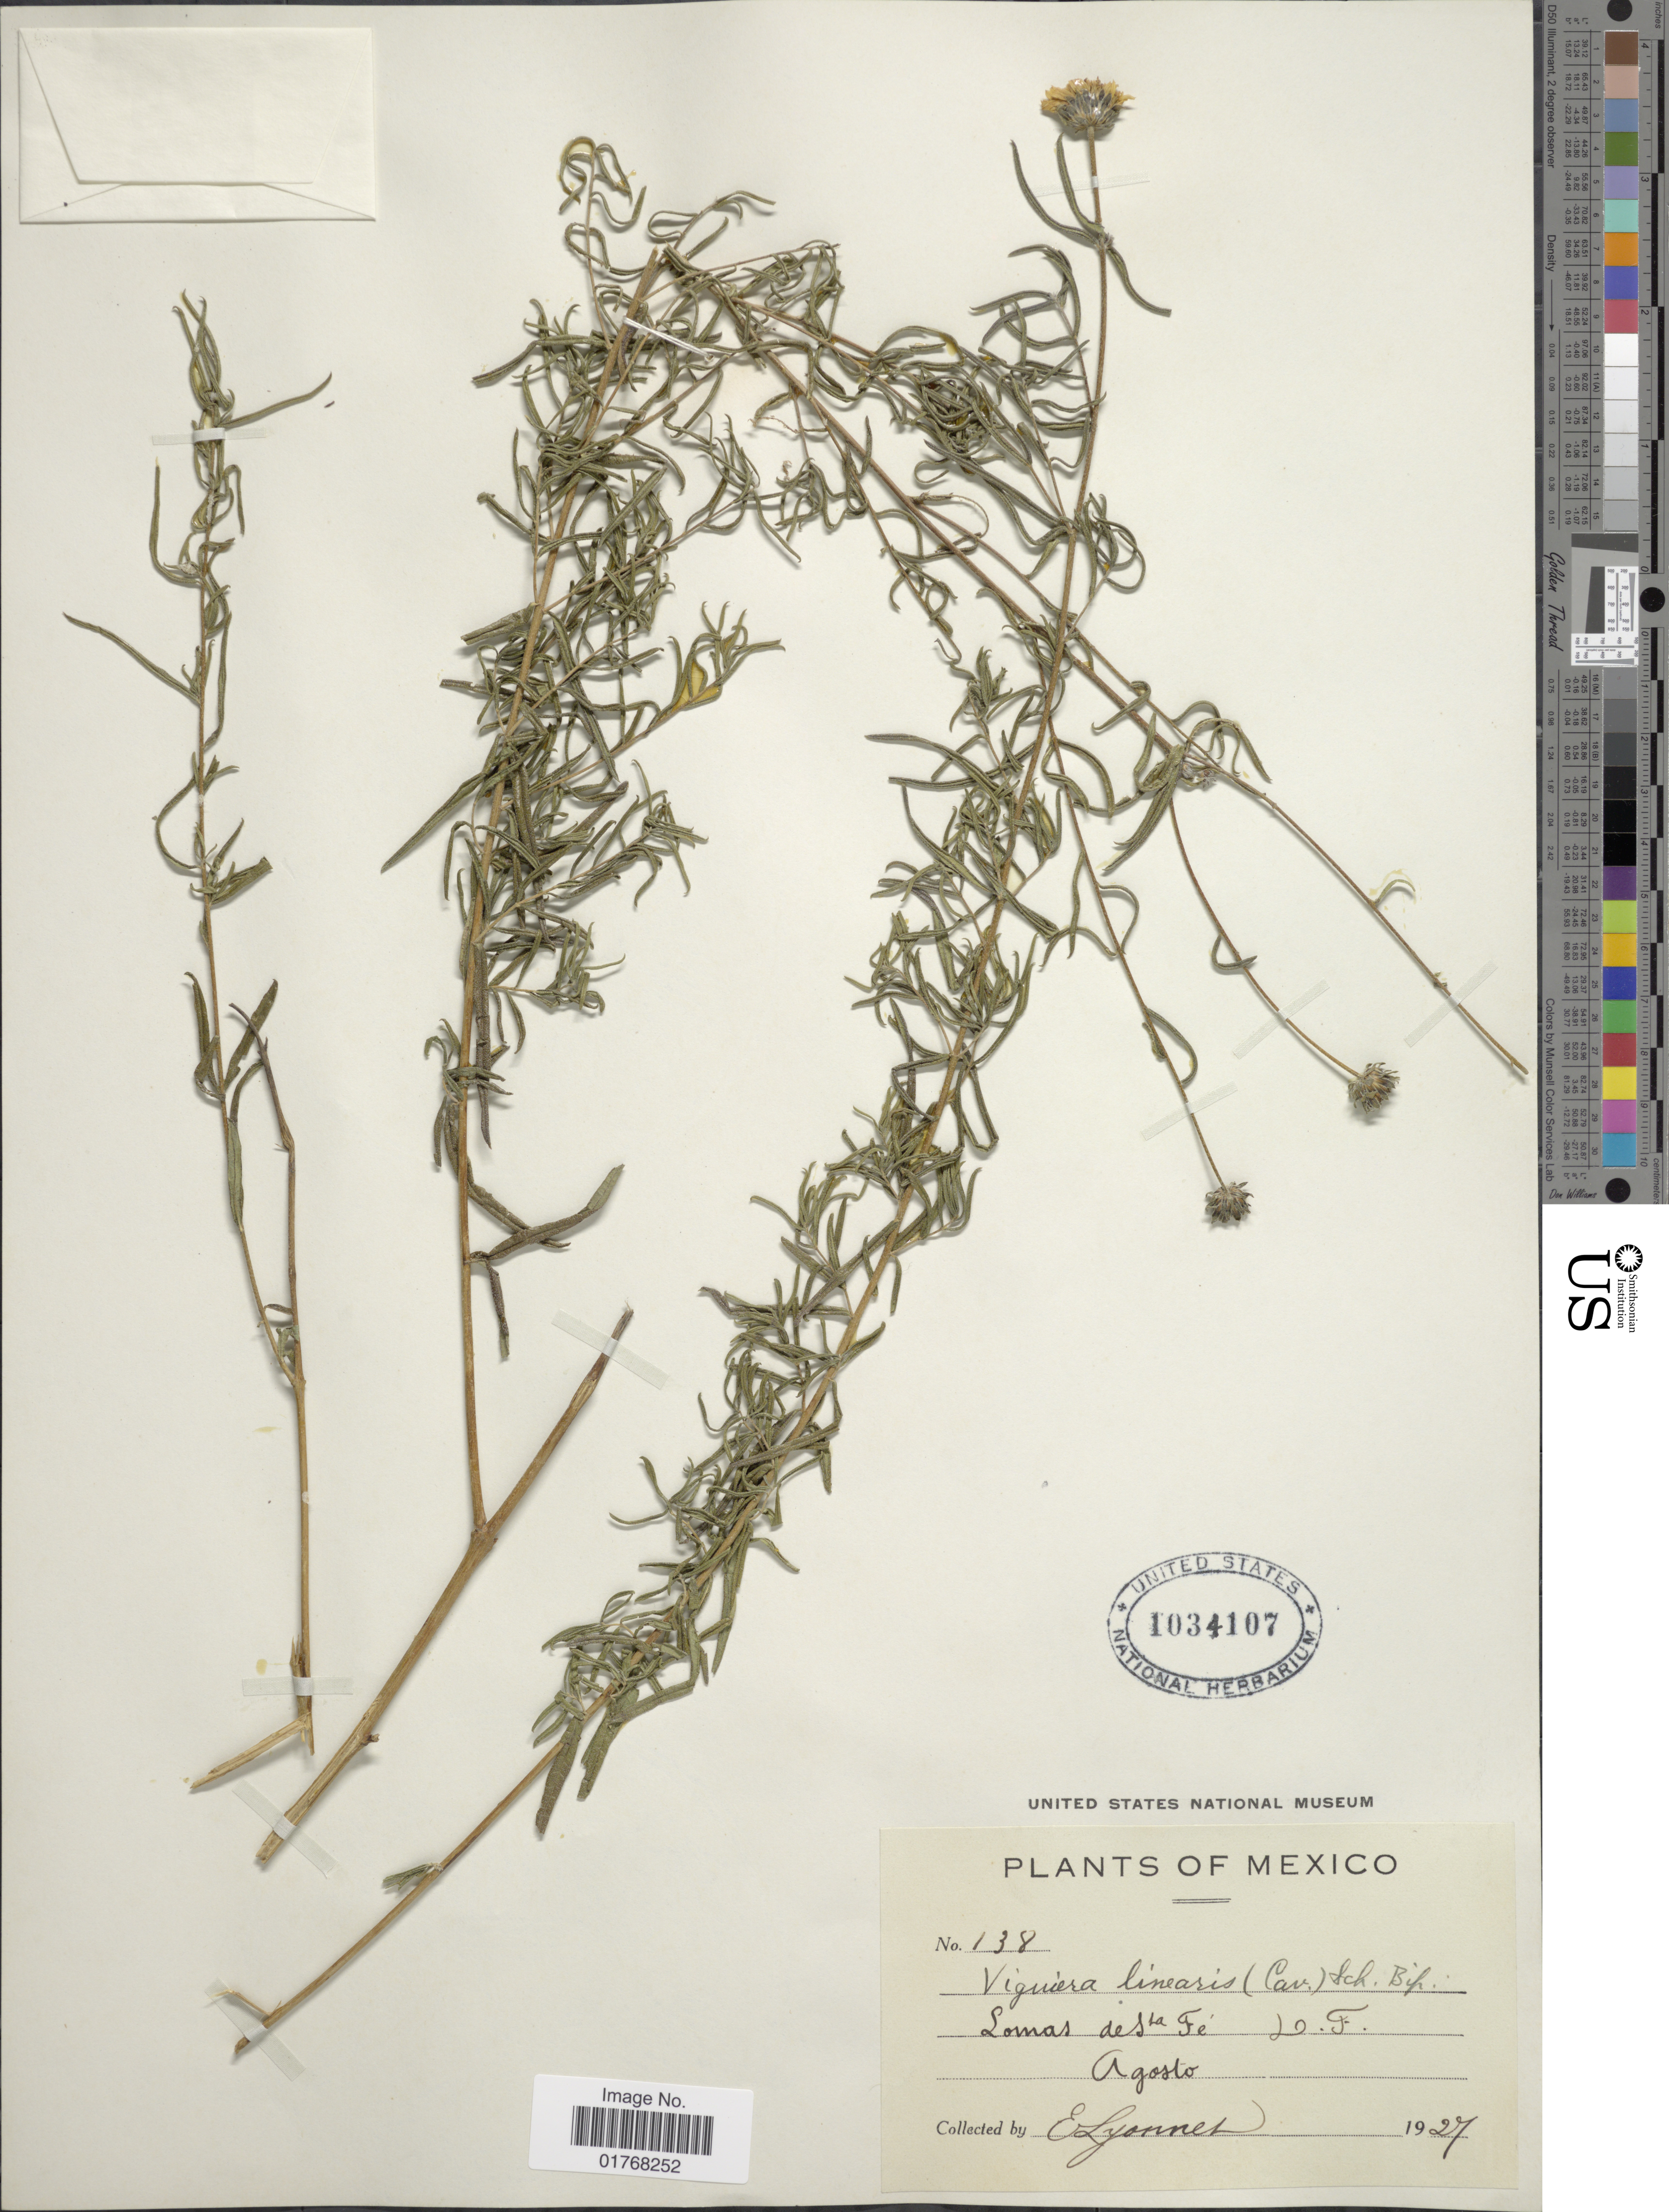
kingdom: Plantae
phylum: Tracheophyta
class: Magnoliopsida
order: Asterales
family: Asteraceae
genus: Viguiera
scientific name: Viguiera linearis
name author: (Cav.) Sch. Bip.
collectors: E. Lyonnet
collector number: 138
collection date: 1927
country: Mexico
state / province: Distrito Federal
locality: Lomas de Sta Fé, Agosto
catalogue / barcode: US 1034107